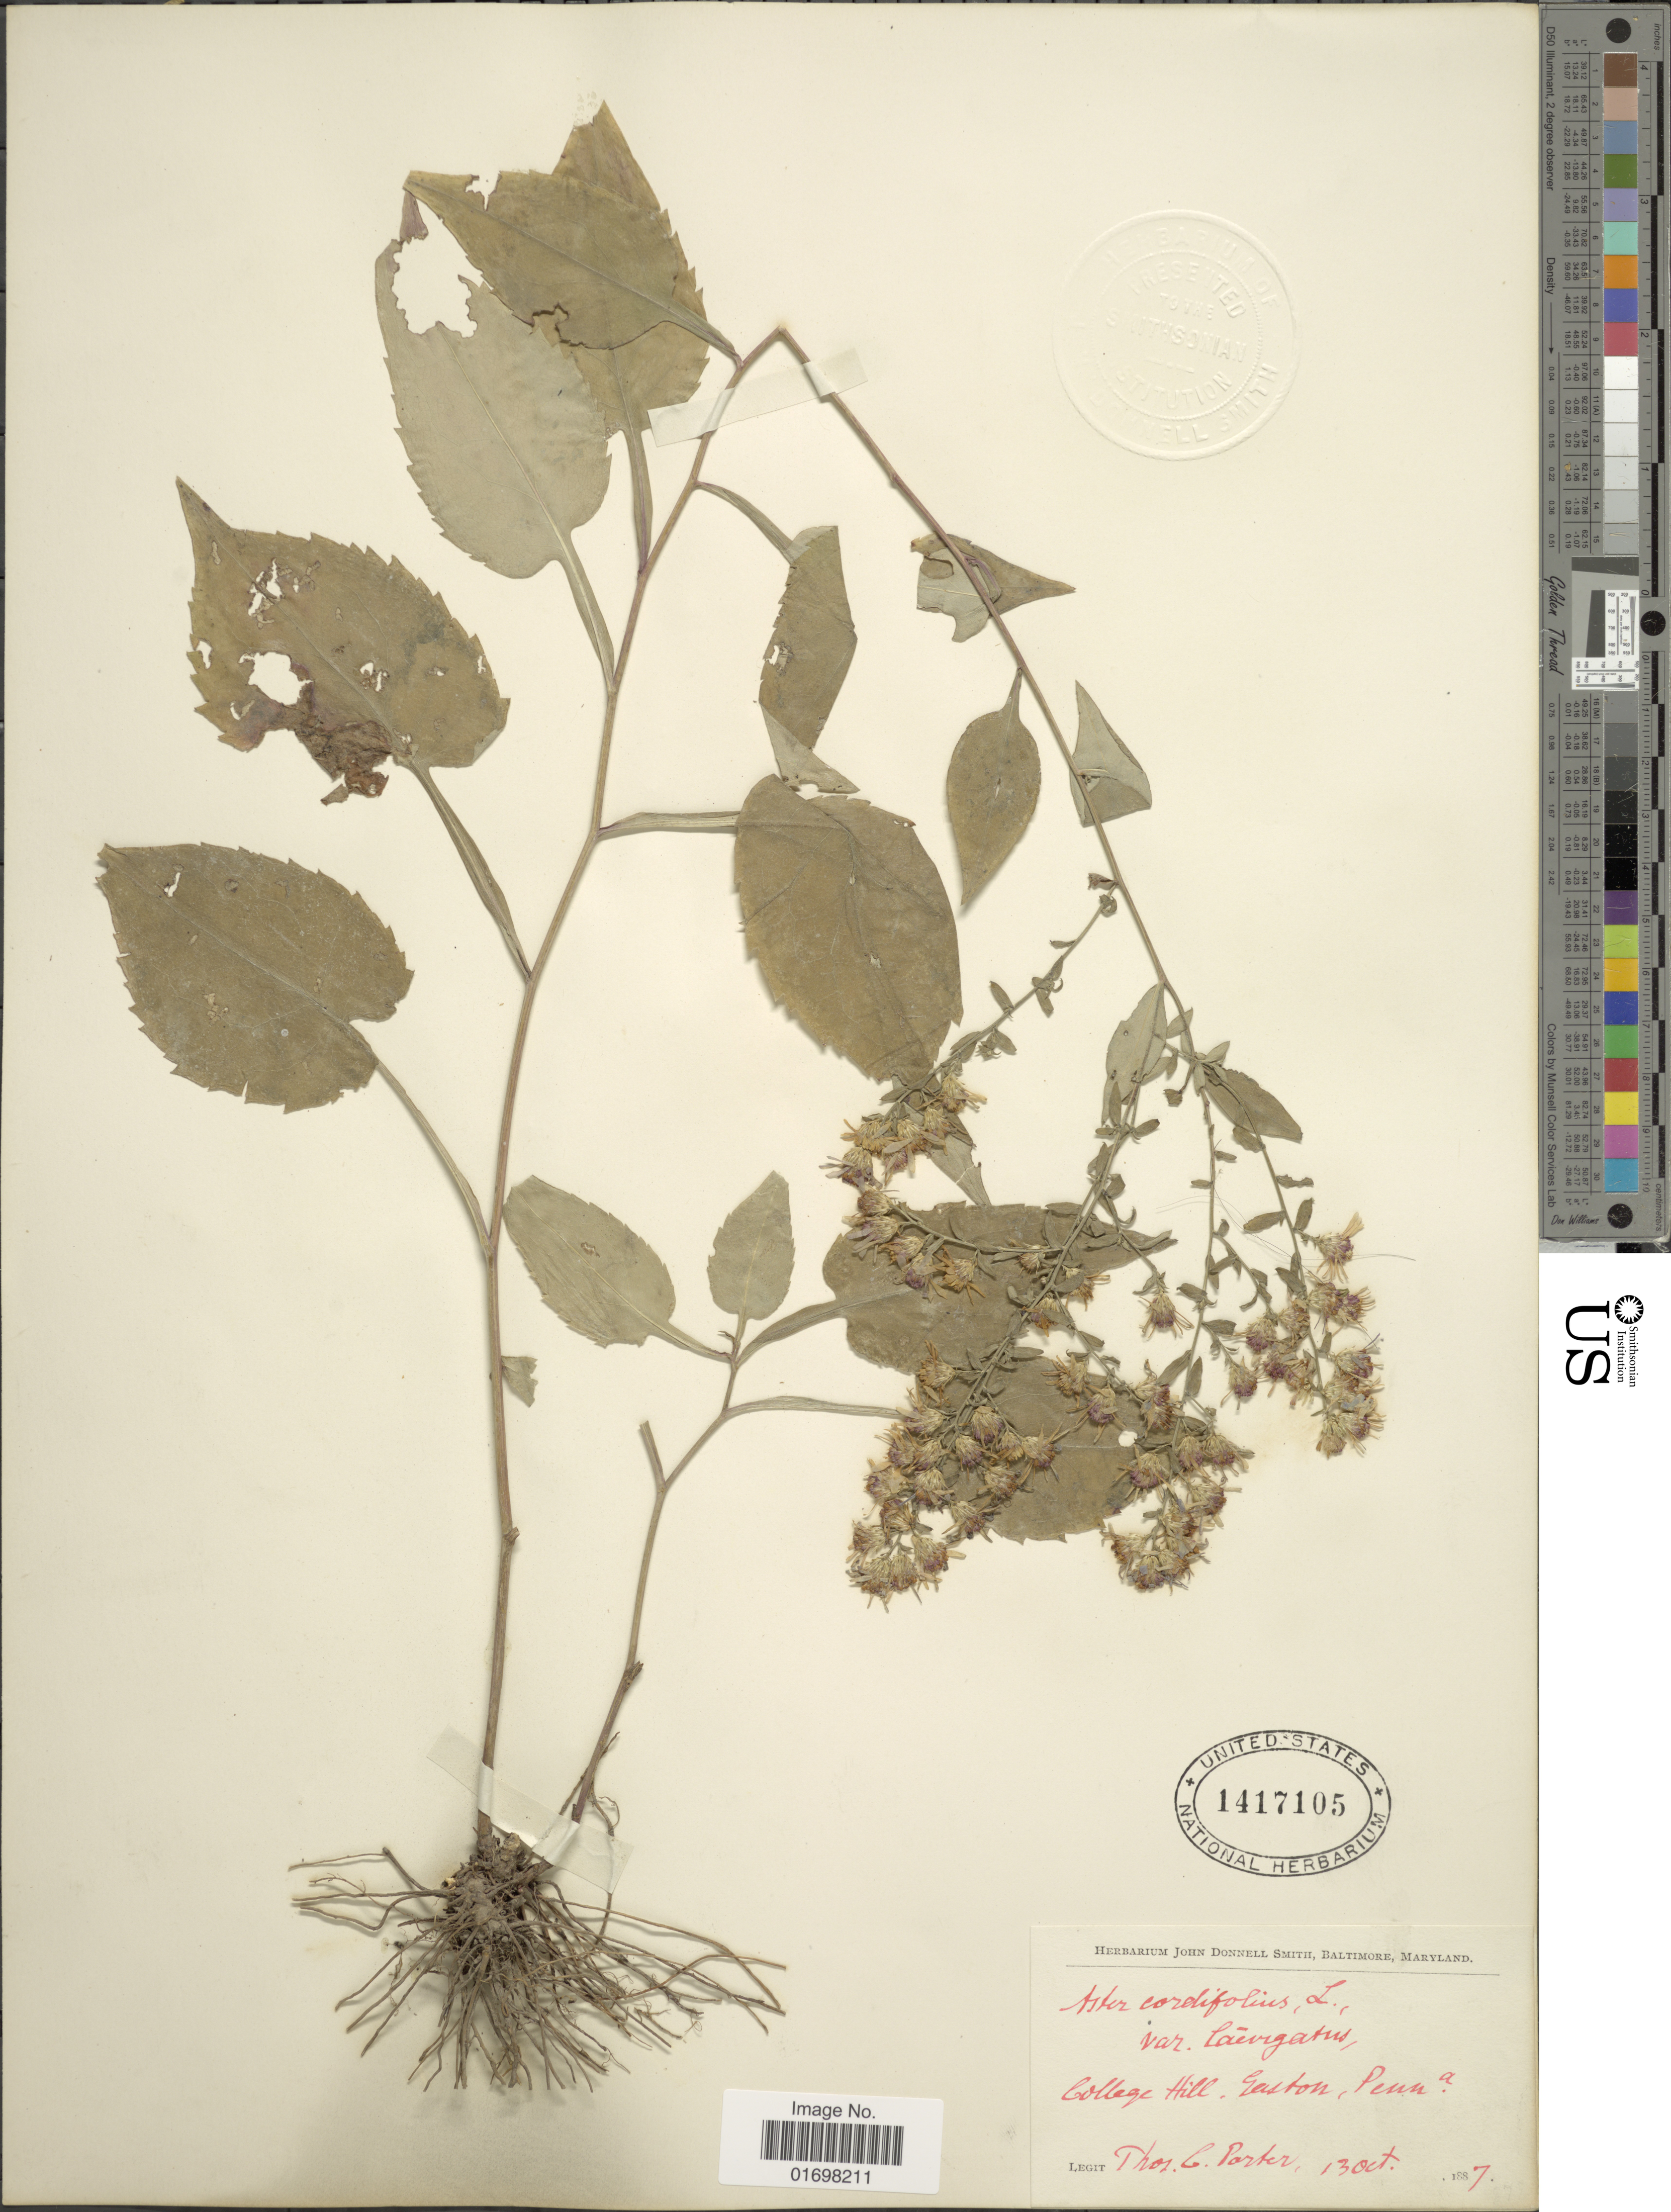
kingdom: Plantae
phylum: Tracheophyta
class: Magnoliopsida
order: Asterales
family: Asteraceae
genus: Symphyotrichum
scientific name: Symphyotrichum cordifolium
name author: (L.) G.L. Nesom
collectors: T. C. Porter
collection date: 1887-10-13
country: United States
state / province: Pennsylvania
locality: College Hill. Gaston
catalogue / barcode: US 1717105